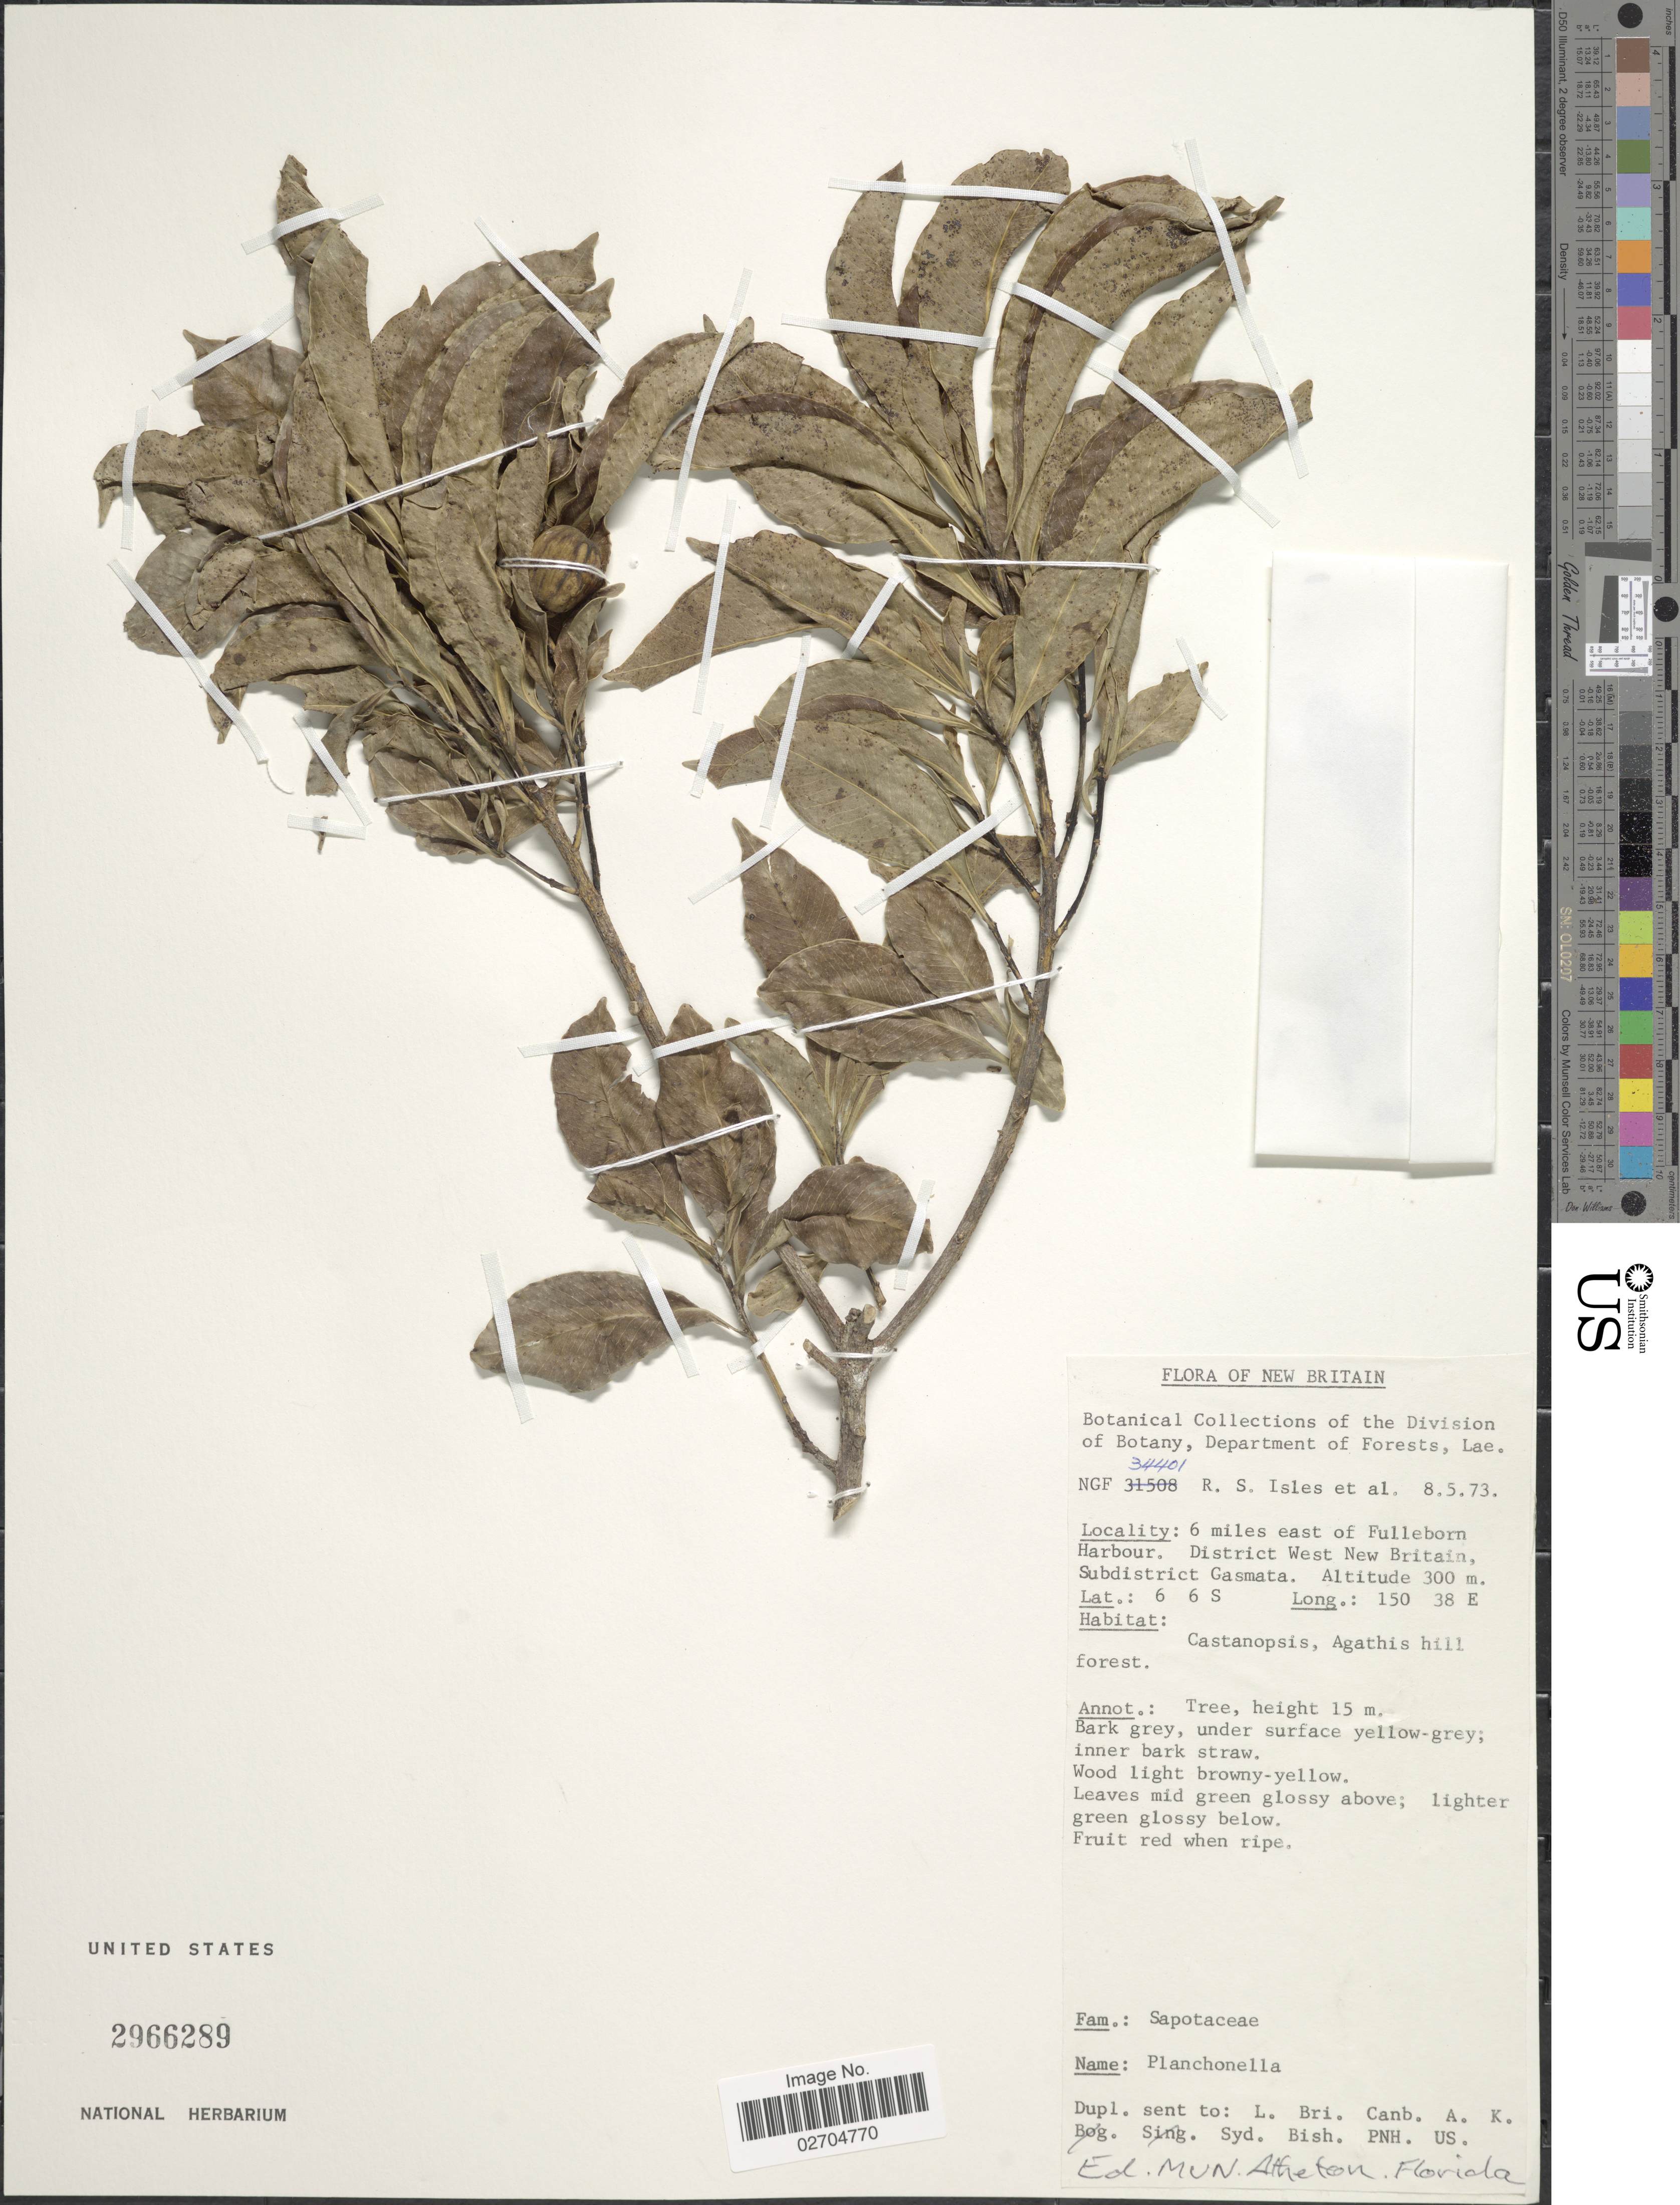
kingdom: Plantae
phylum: Tracheophyta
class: Magnoliopsida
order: Ericales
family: Sapotaceae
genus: Planchonella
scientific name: Planchonella sp.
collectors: R. Isles & et al.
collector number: NGF34401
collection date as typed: Transcribed d/m/y: 8/5/73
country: Papua New Guinea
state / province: West New Britain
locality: New Britain. 6 miles east of Filleborn Harbour. District West New Britain, Subdistrict Gasmata.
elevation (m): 300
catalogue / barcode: US 2966289